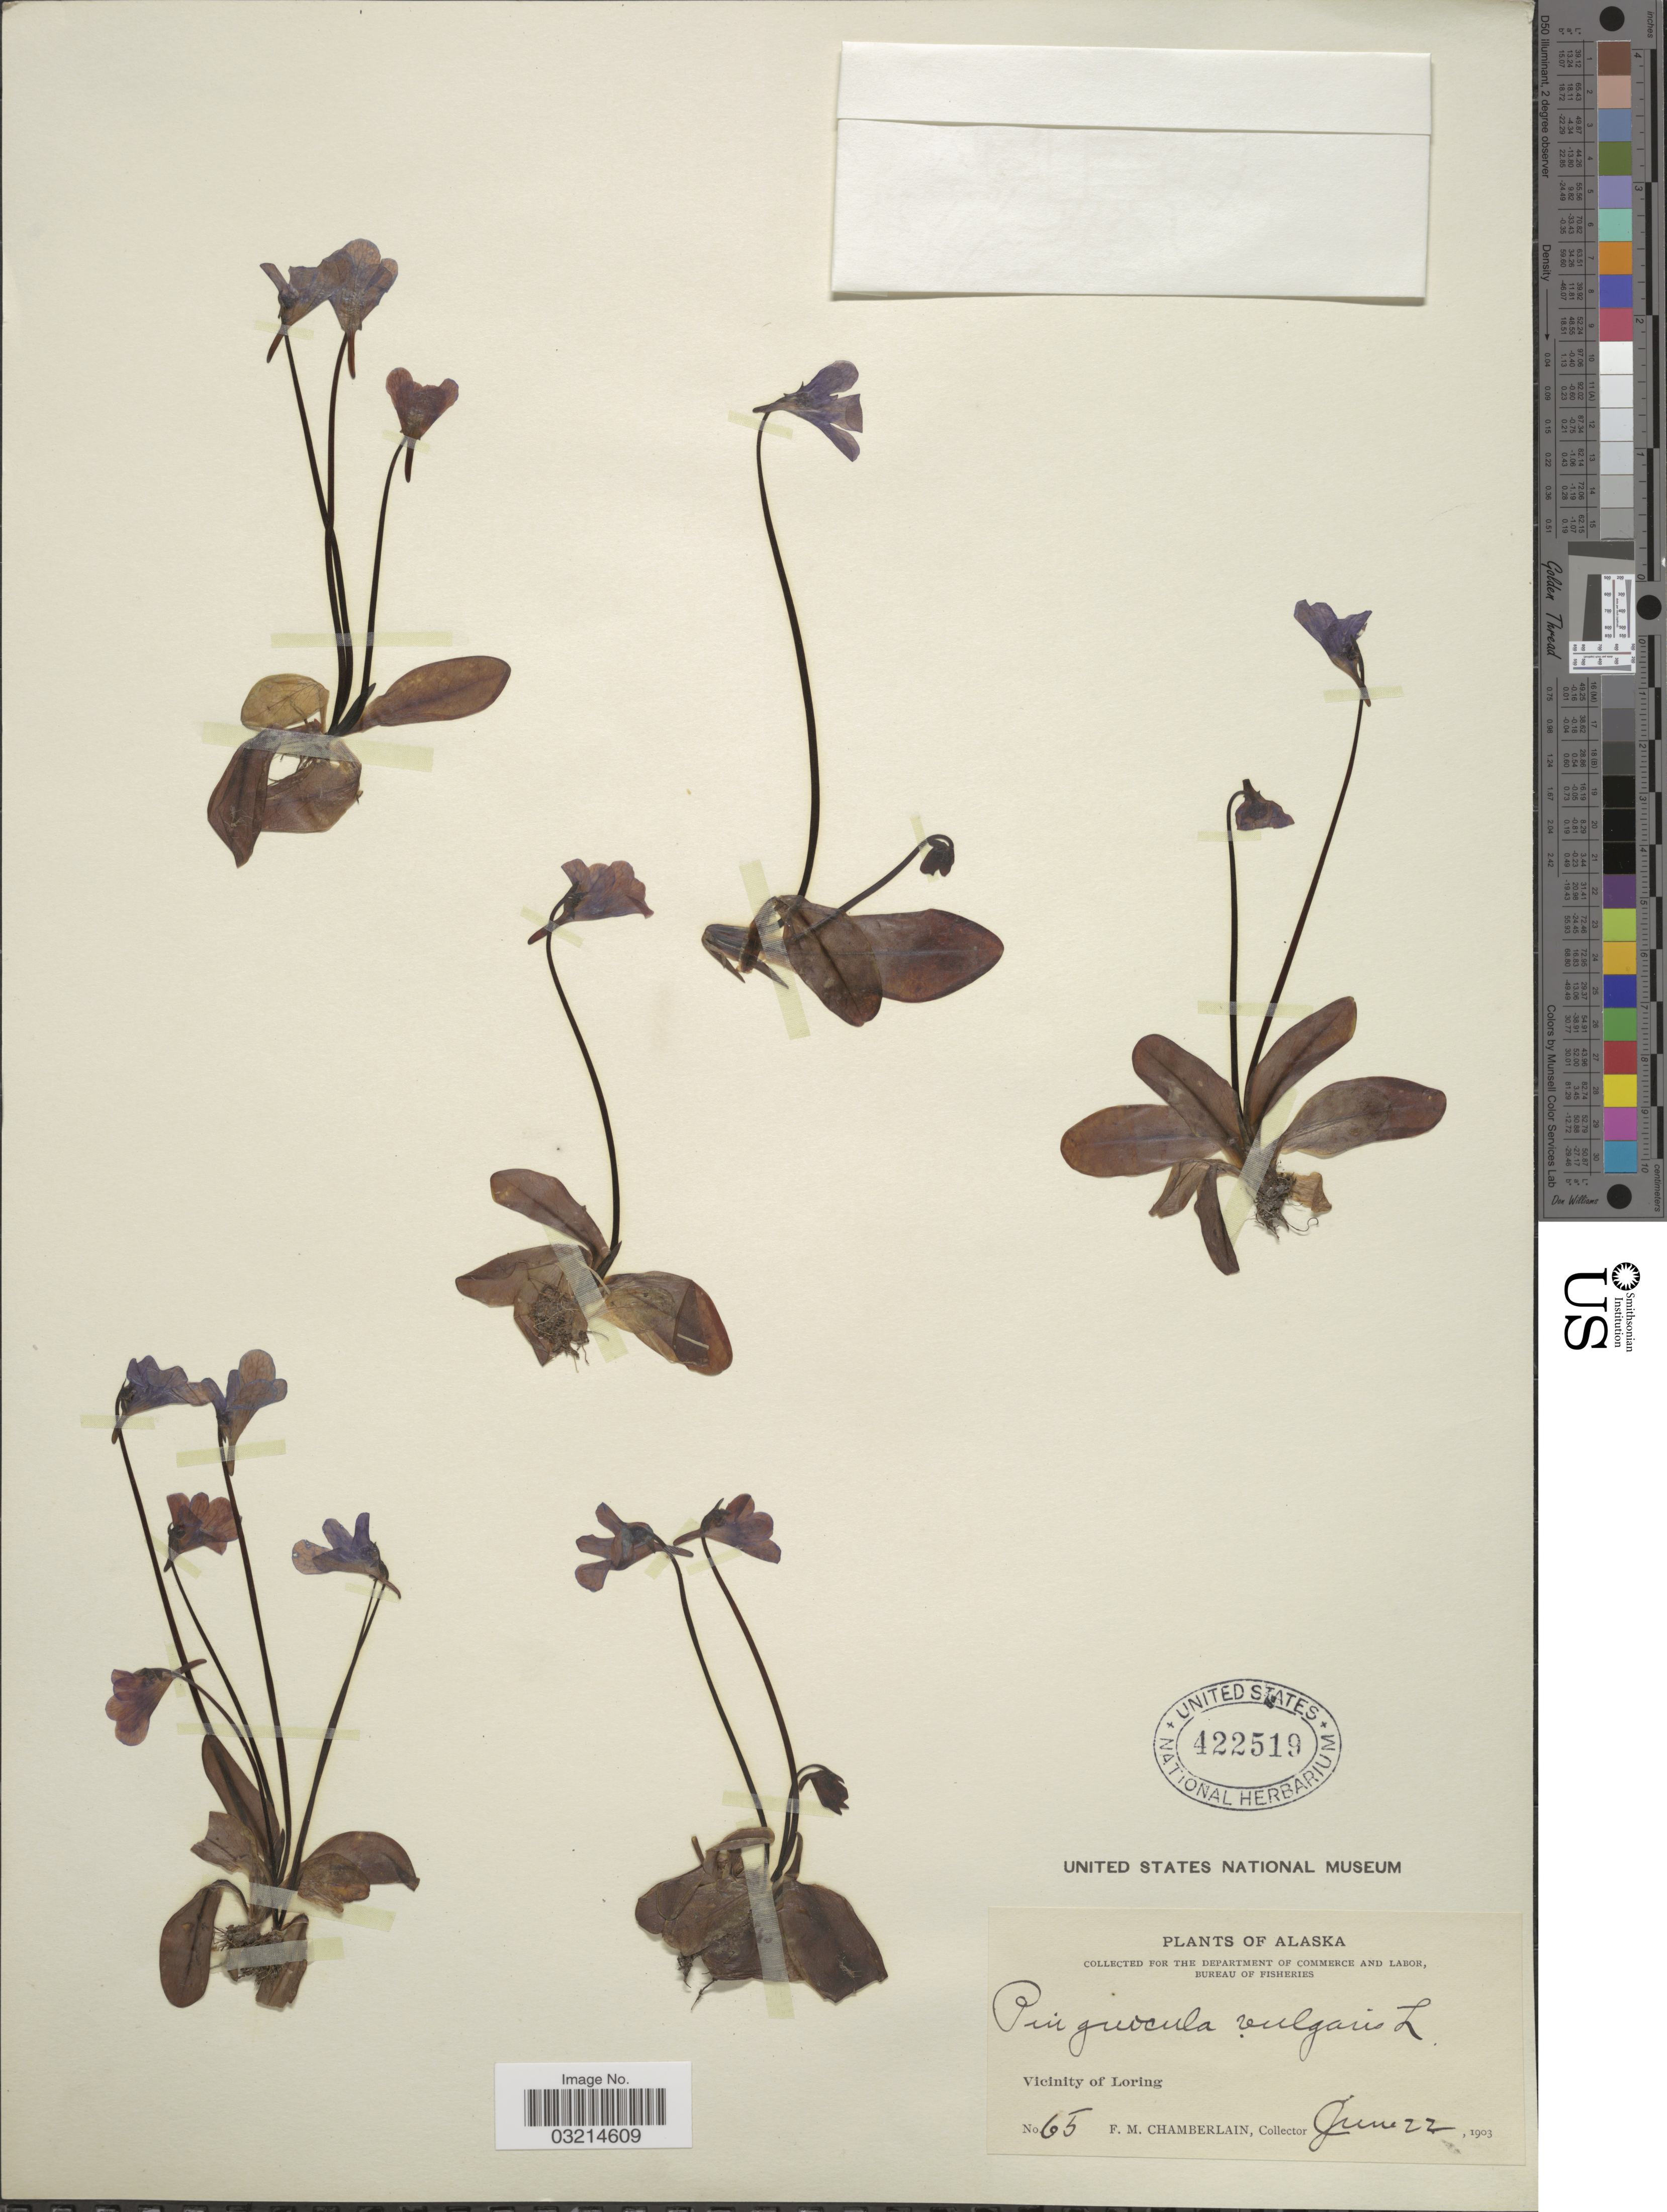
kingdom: Plantae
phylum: Tracheophyta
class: Magnoliopsida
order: Lamiales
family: Lentibulariaceae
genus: Pinguicula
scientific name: Pinguicula vulgaris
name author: L.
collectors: F. Chamberlain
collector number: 65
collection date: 1903-06-22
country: United States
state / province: Alaska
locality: Vicinity of Loring.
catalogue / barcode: US 422519